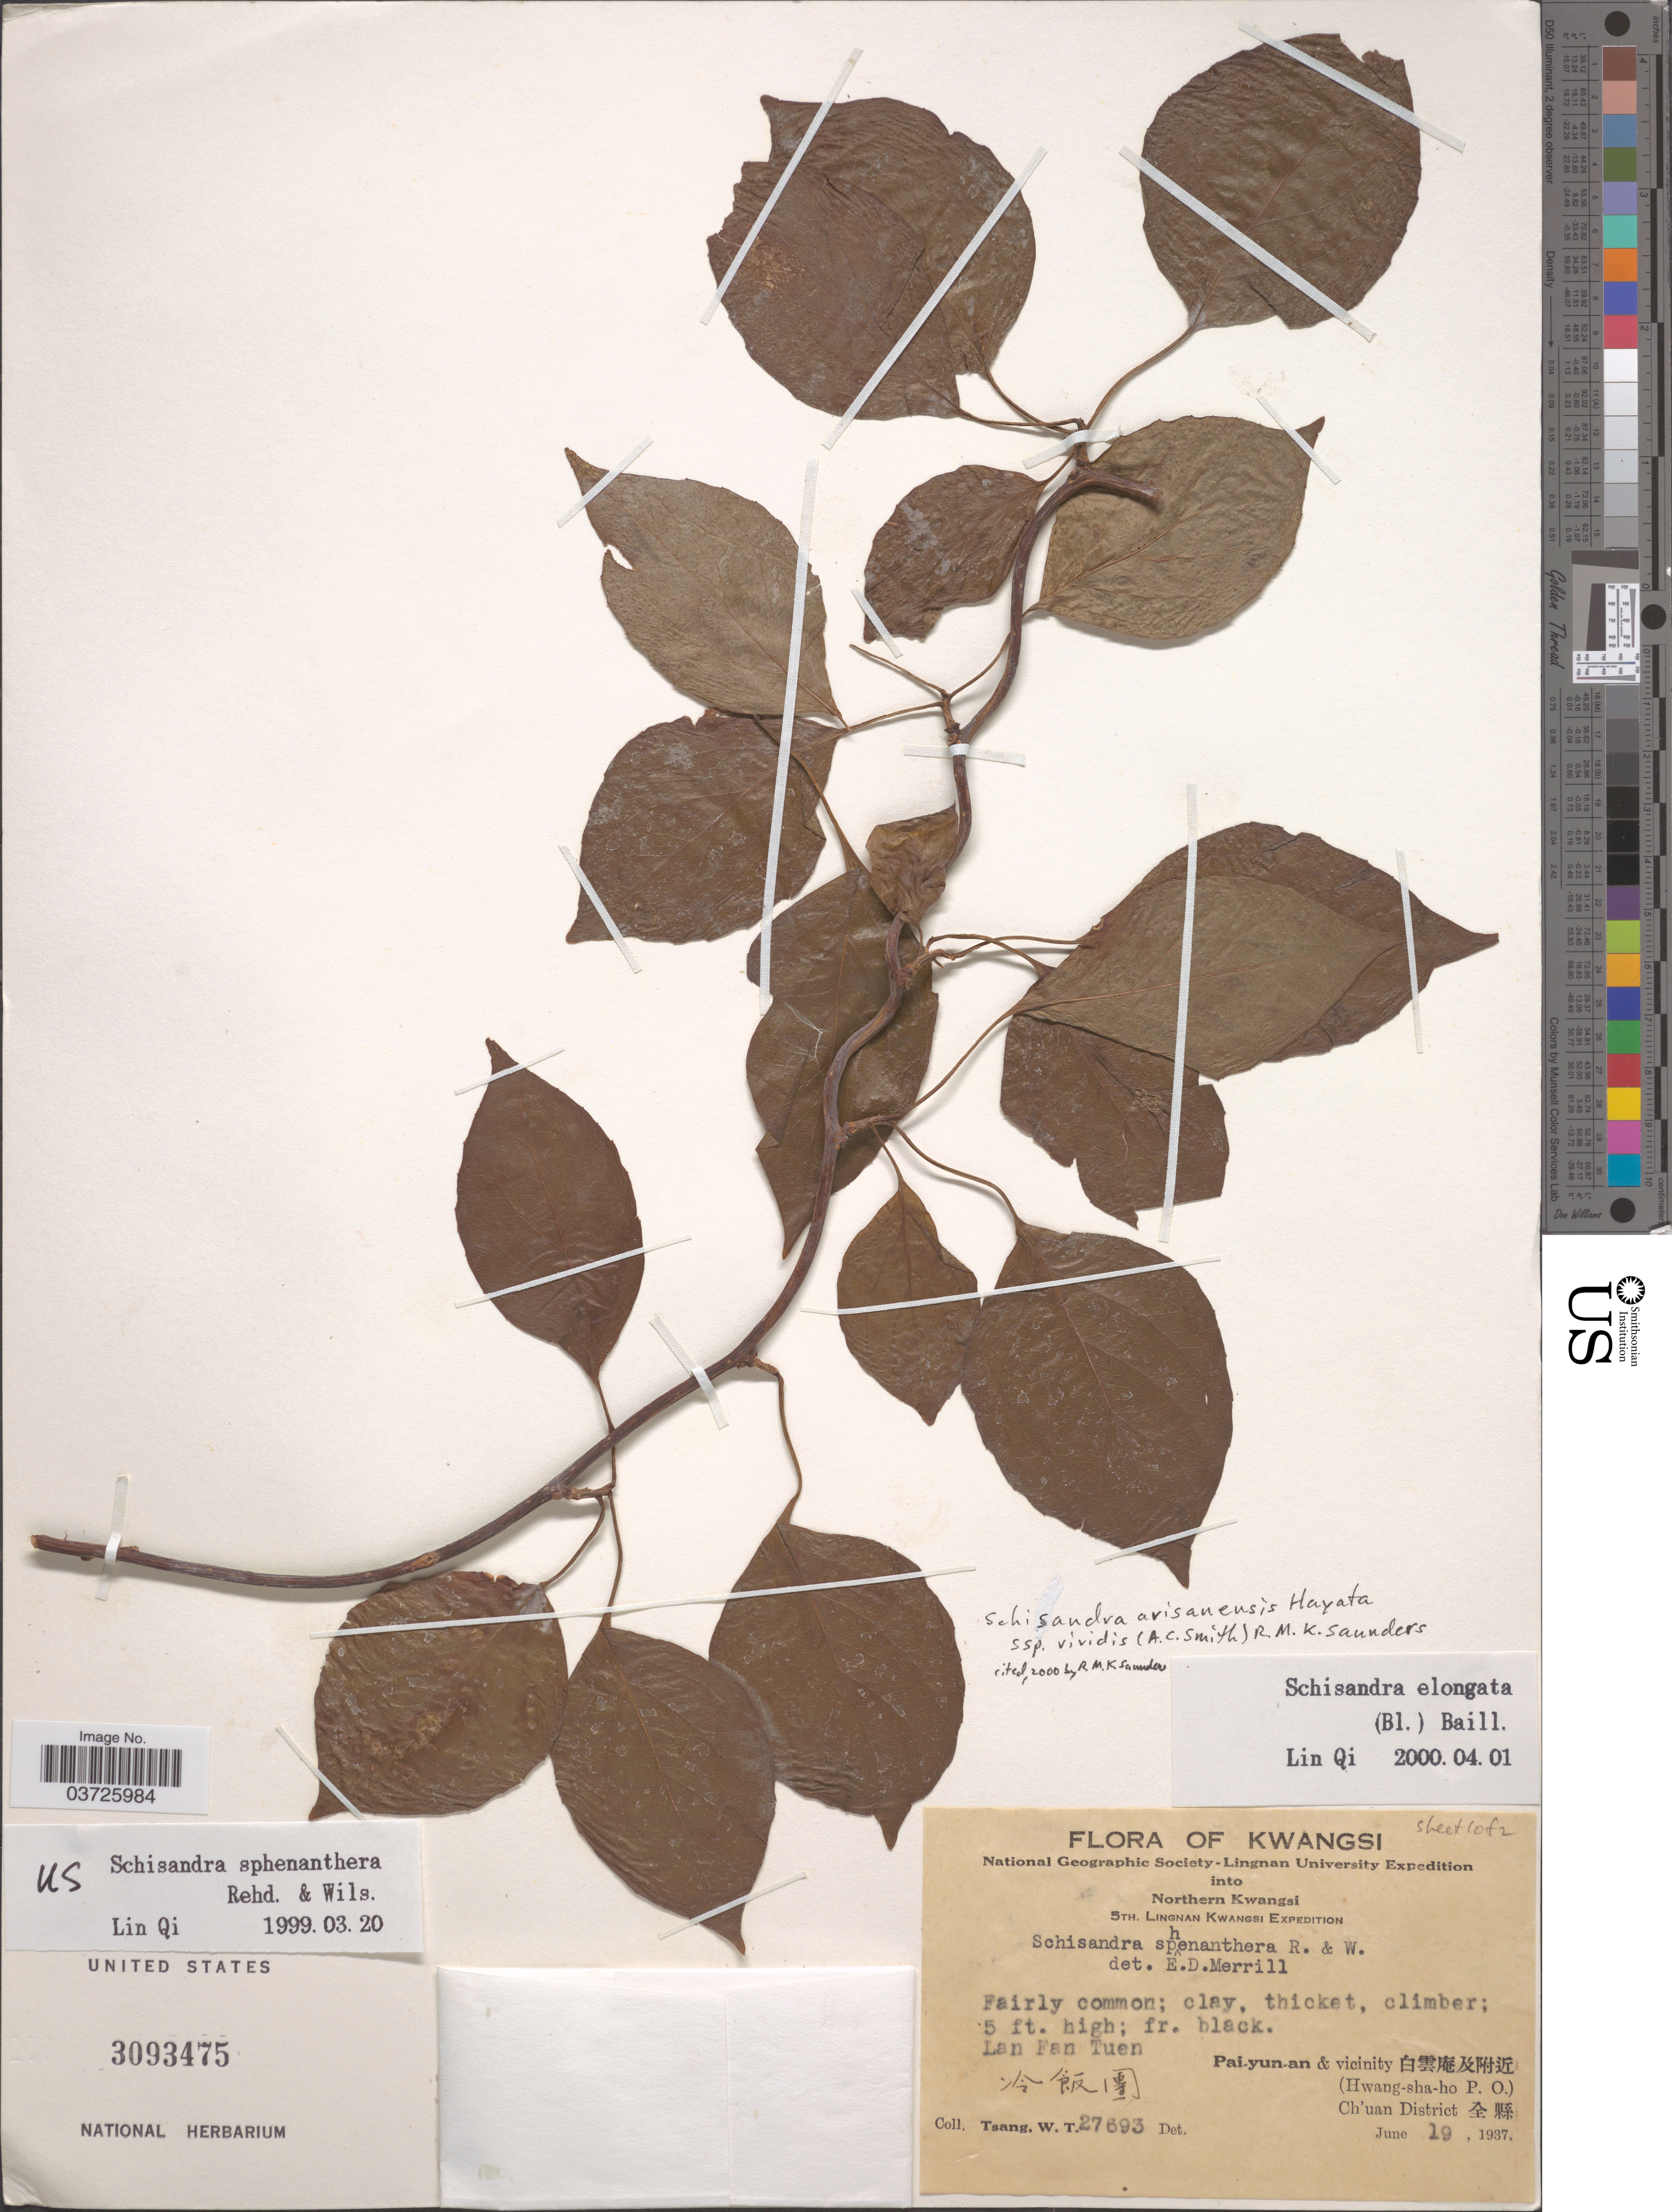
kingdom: Plantae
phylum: Tracheophyta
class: Magnoliopsida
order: Austrobaileyales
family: Schisandraceae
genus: Schisandra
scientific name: Schisandra elongata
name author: (Blume) Baill.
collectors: W. T. Tsang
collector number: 27693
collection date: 1937-06-19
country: China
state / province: Guangxi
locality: Kwangsi. Northern Kwangsi. Lan Fan Tuen X. Pai-yun-an & vicinity X. (Hwang-sha-ho P. O.) Ch'uan District X.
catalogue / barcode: US 3093475